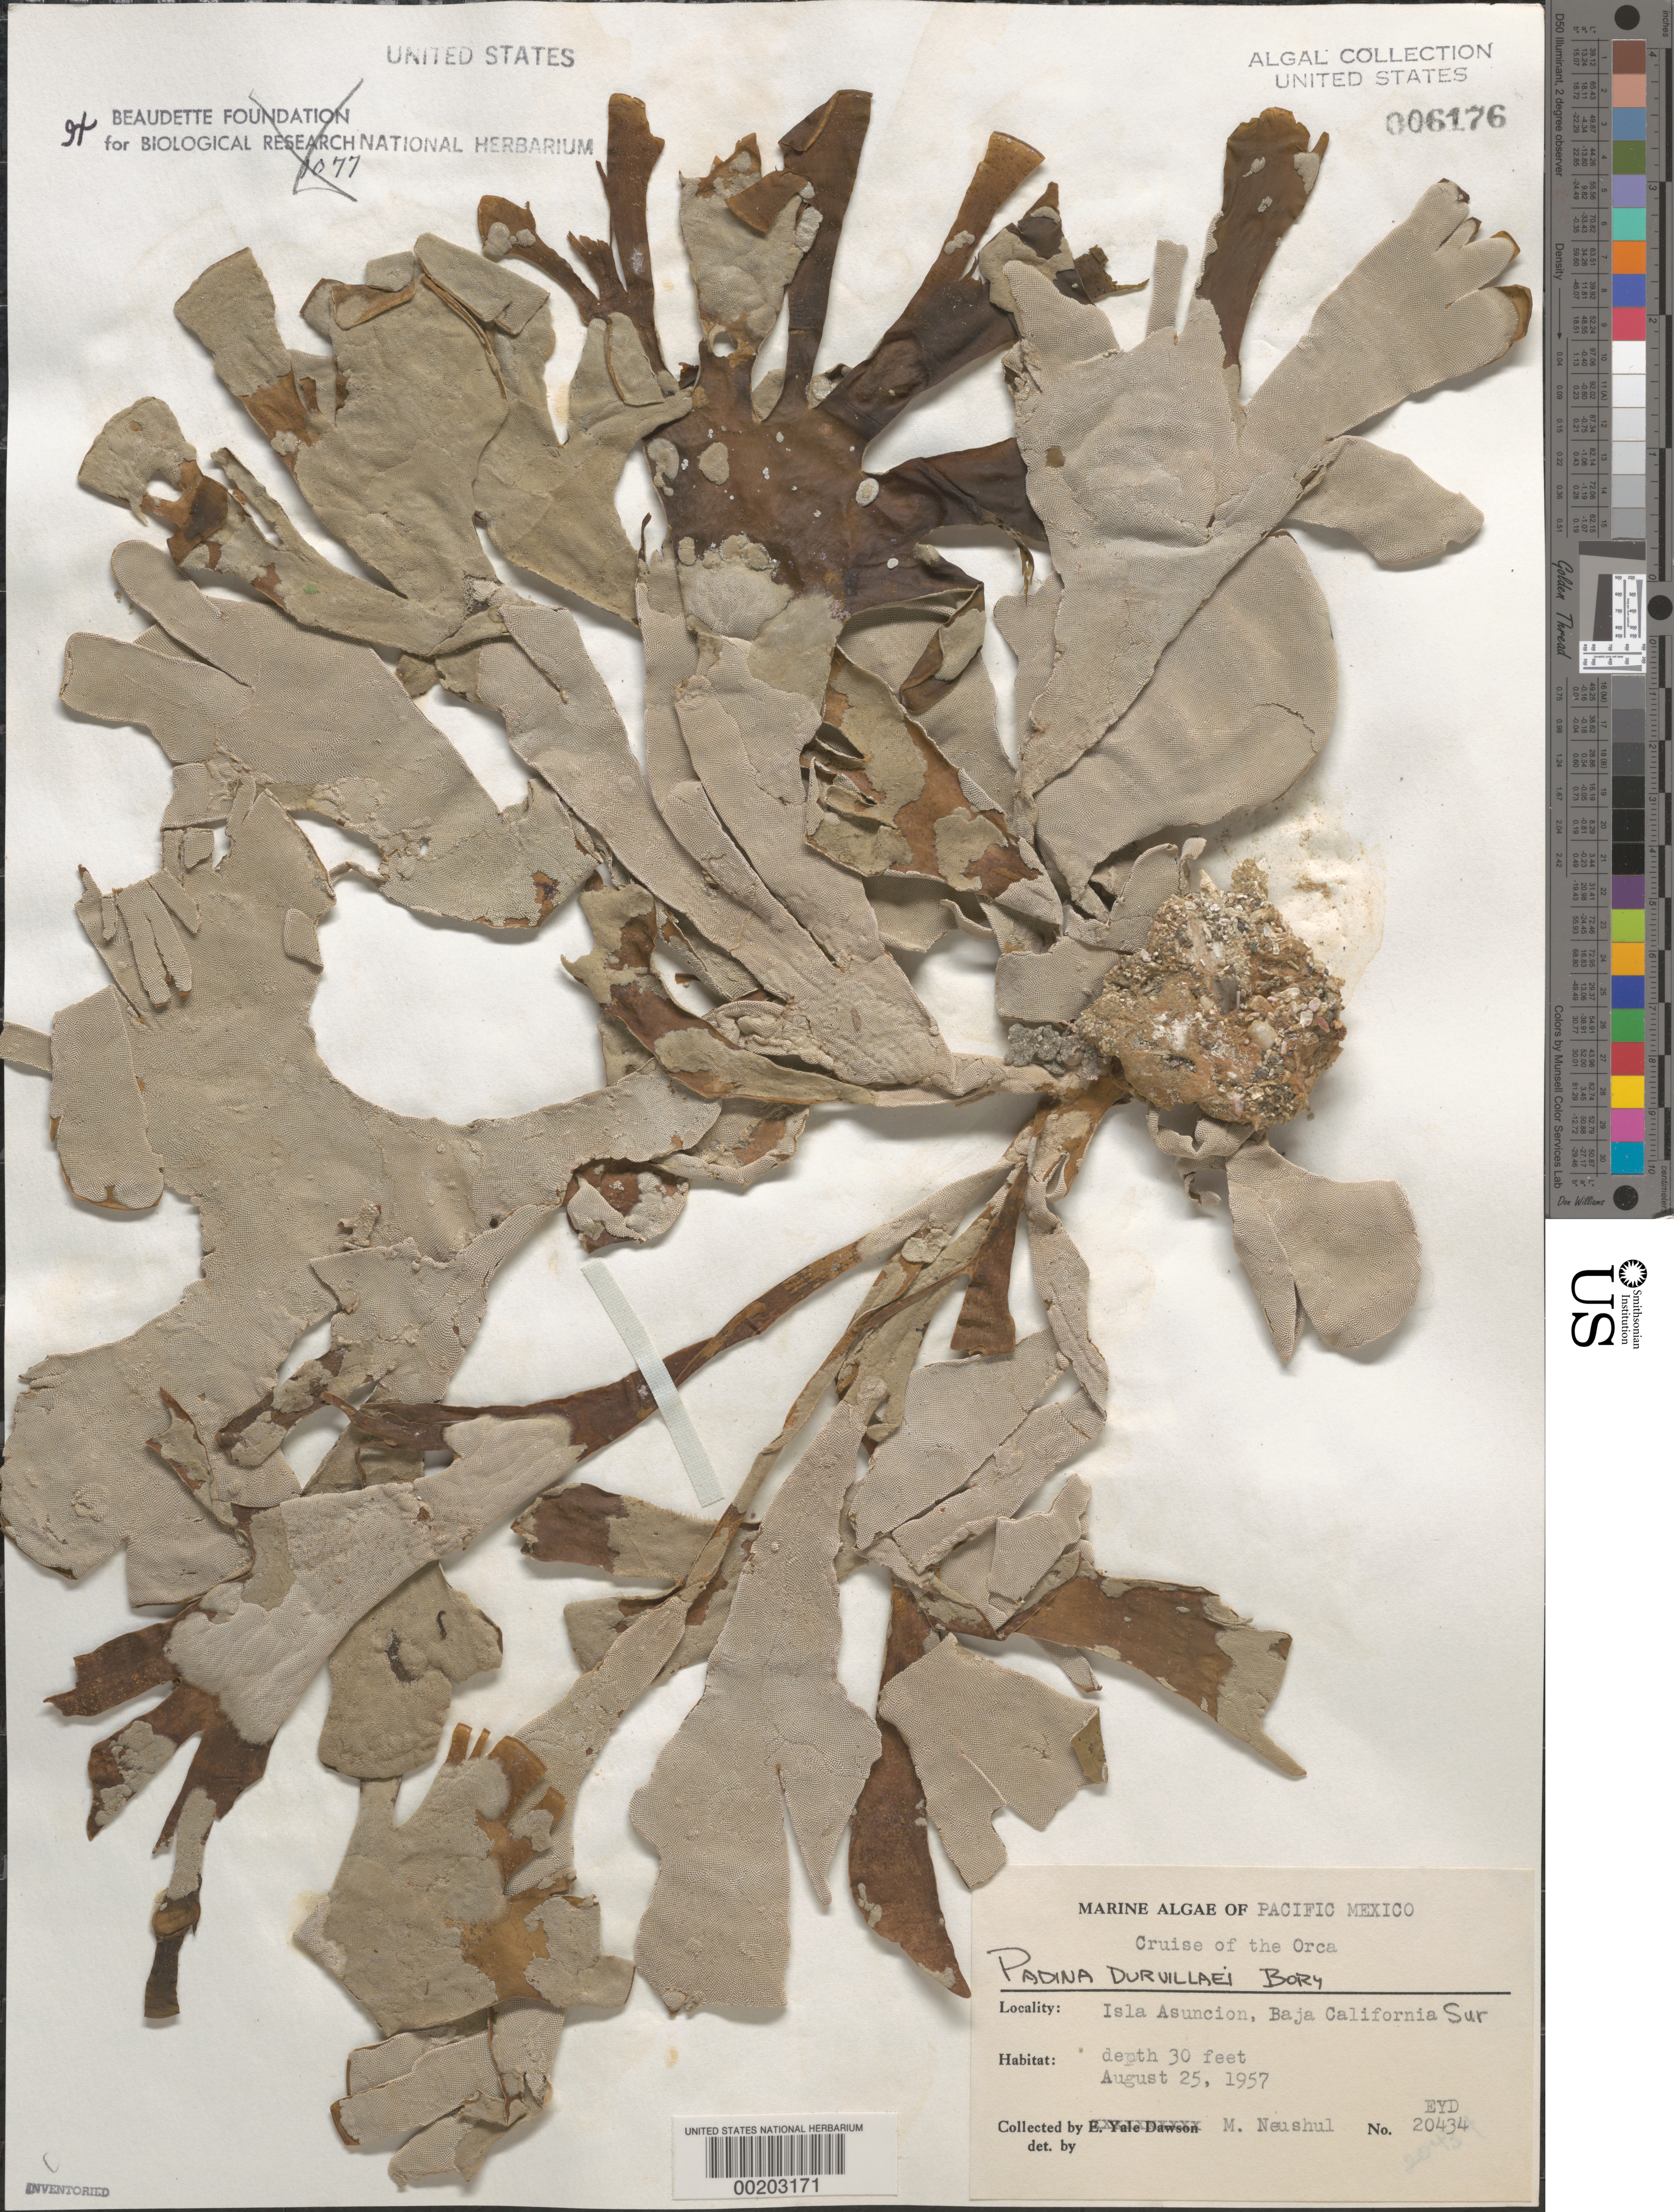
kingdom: Chromista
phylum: Ochrophyta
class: Phaeophyceae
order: Dictyotales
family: Dictyotaceae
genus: Padina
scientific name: Padina durvillaei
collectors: M. Neushul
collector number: EYD 20434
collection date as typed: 25 Aug 1957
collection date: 1957-08-25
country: Mexico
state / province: Baja California Sur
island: Isla Asuncion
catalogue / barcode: US 6176